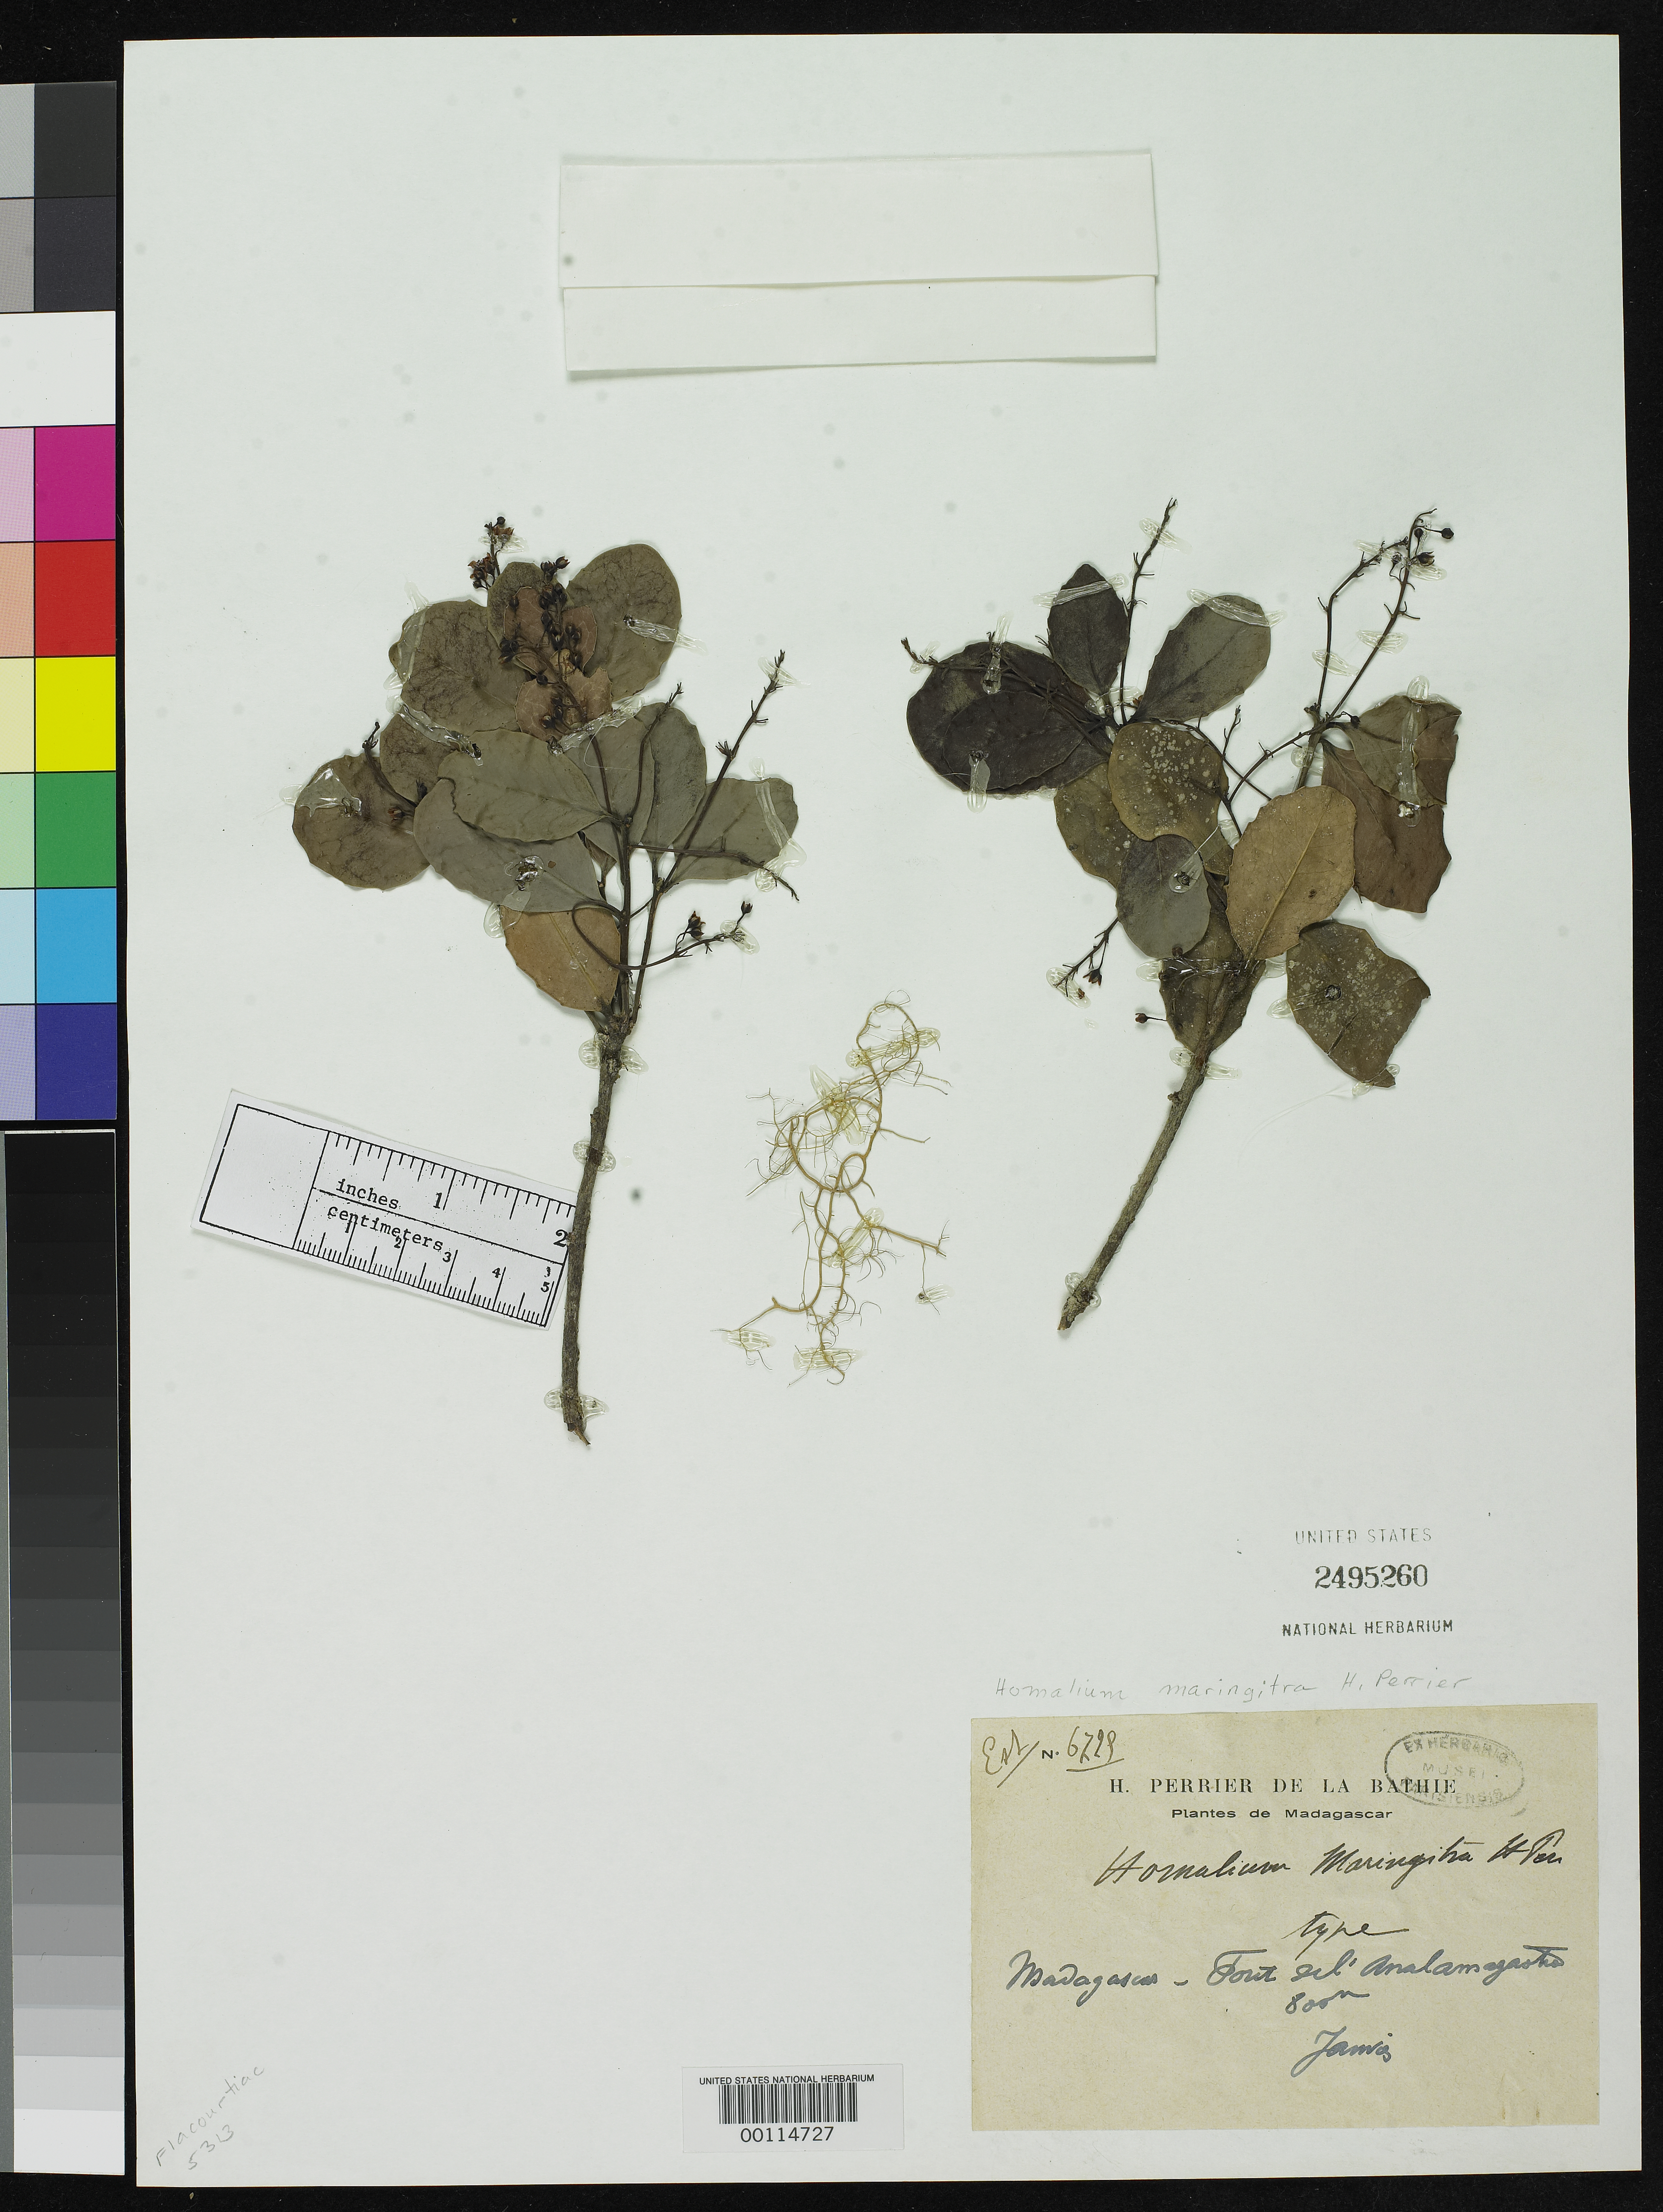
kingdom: Plantae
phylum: Tracheophyta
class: Magnoliopsida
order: Malpighiales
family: Salicaceae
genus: Homalium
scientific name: Homalium maringitra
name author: H. Perrier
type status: Isosyntype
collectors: H. Perrier de la Bâthie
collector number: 6725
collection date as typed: Jan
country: Madagascar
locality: Analamazaotra.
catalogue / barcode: US 2495260